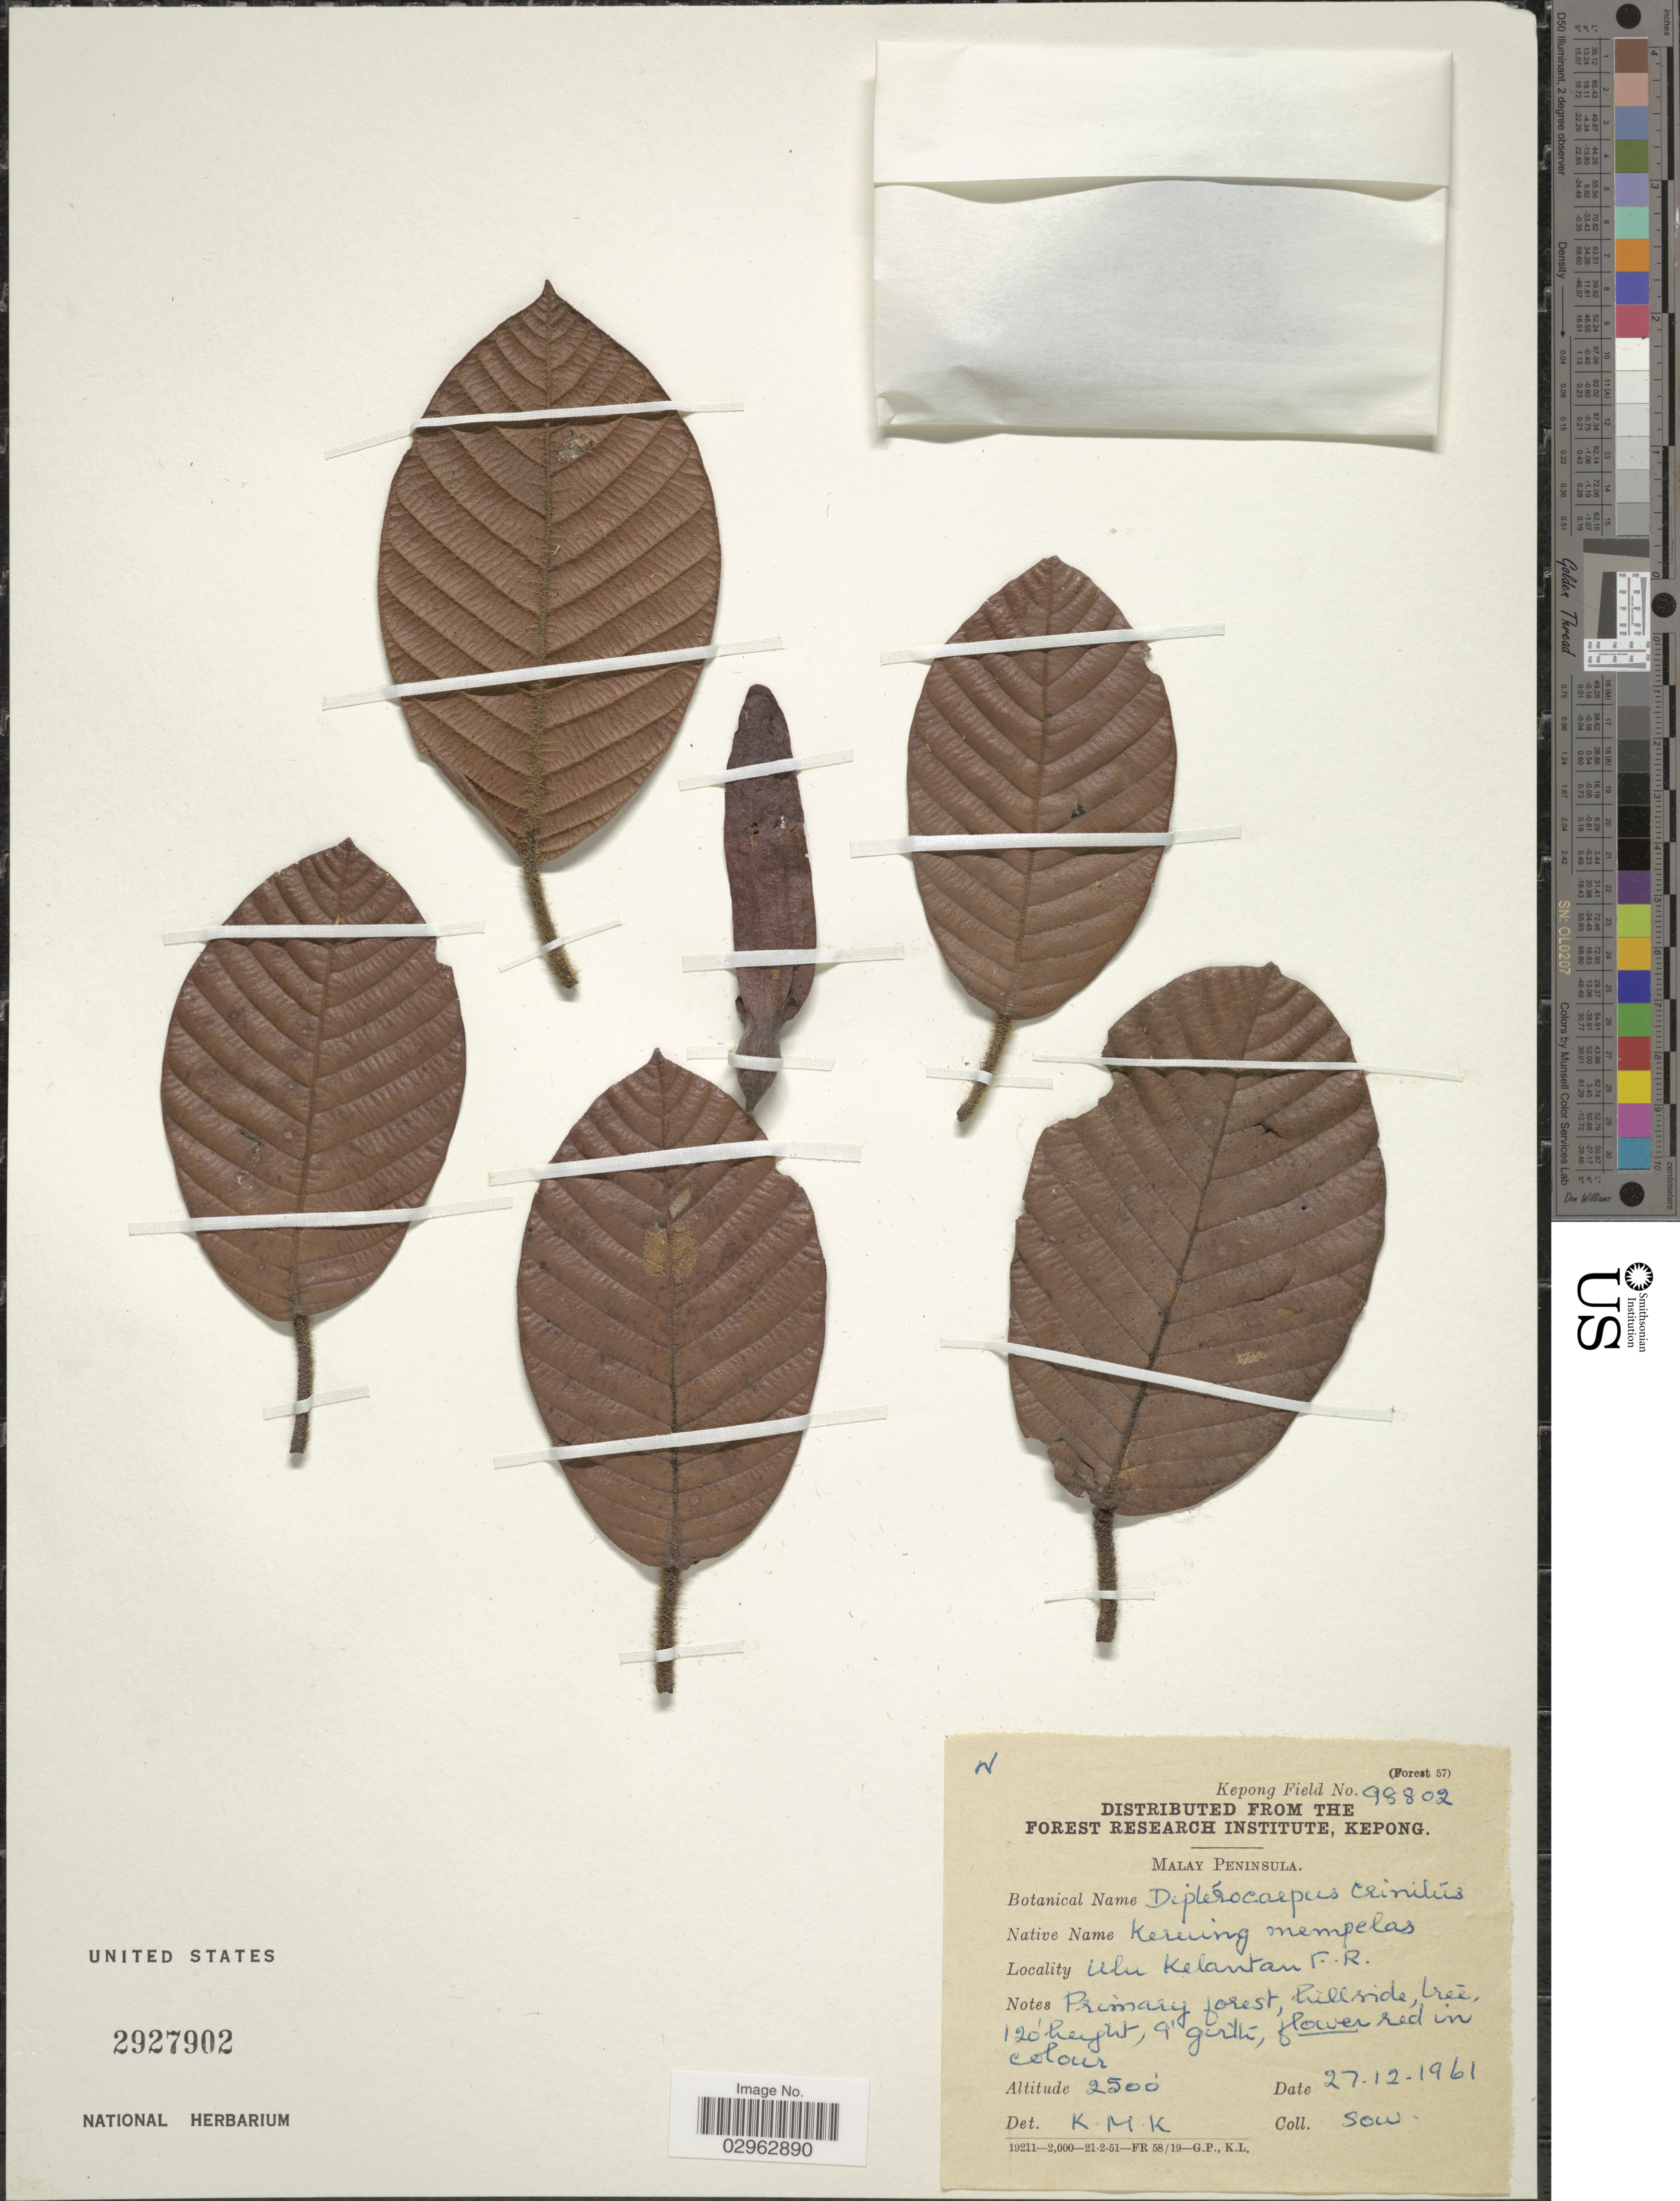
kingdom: Plantae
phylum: Tracheophyta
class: Magnoliopsida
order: Malvales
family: Dipterocarpaceae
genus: Dipterocarpus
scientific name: Dipterocarpus crinitus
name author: Dyer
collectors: -. Sow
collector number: Kepong Field 98802 ?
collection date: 1961-12-27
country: Malaysia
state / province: Kelantan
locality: Malay Peninsula. Ulu Kelantan F. R.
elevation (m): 762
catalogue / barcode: US 2927902